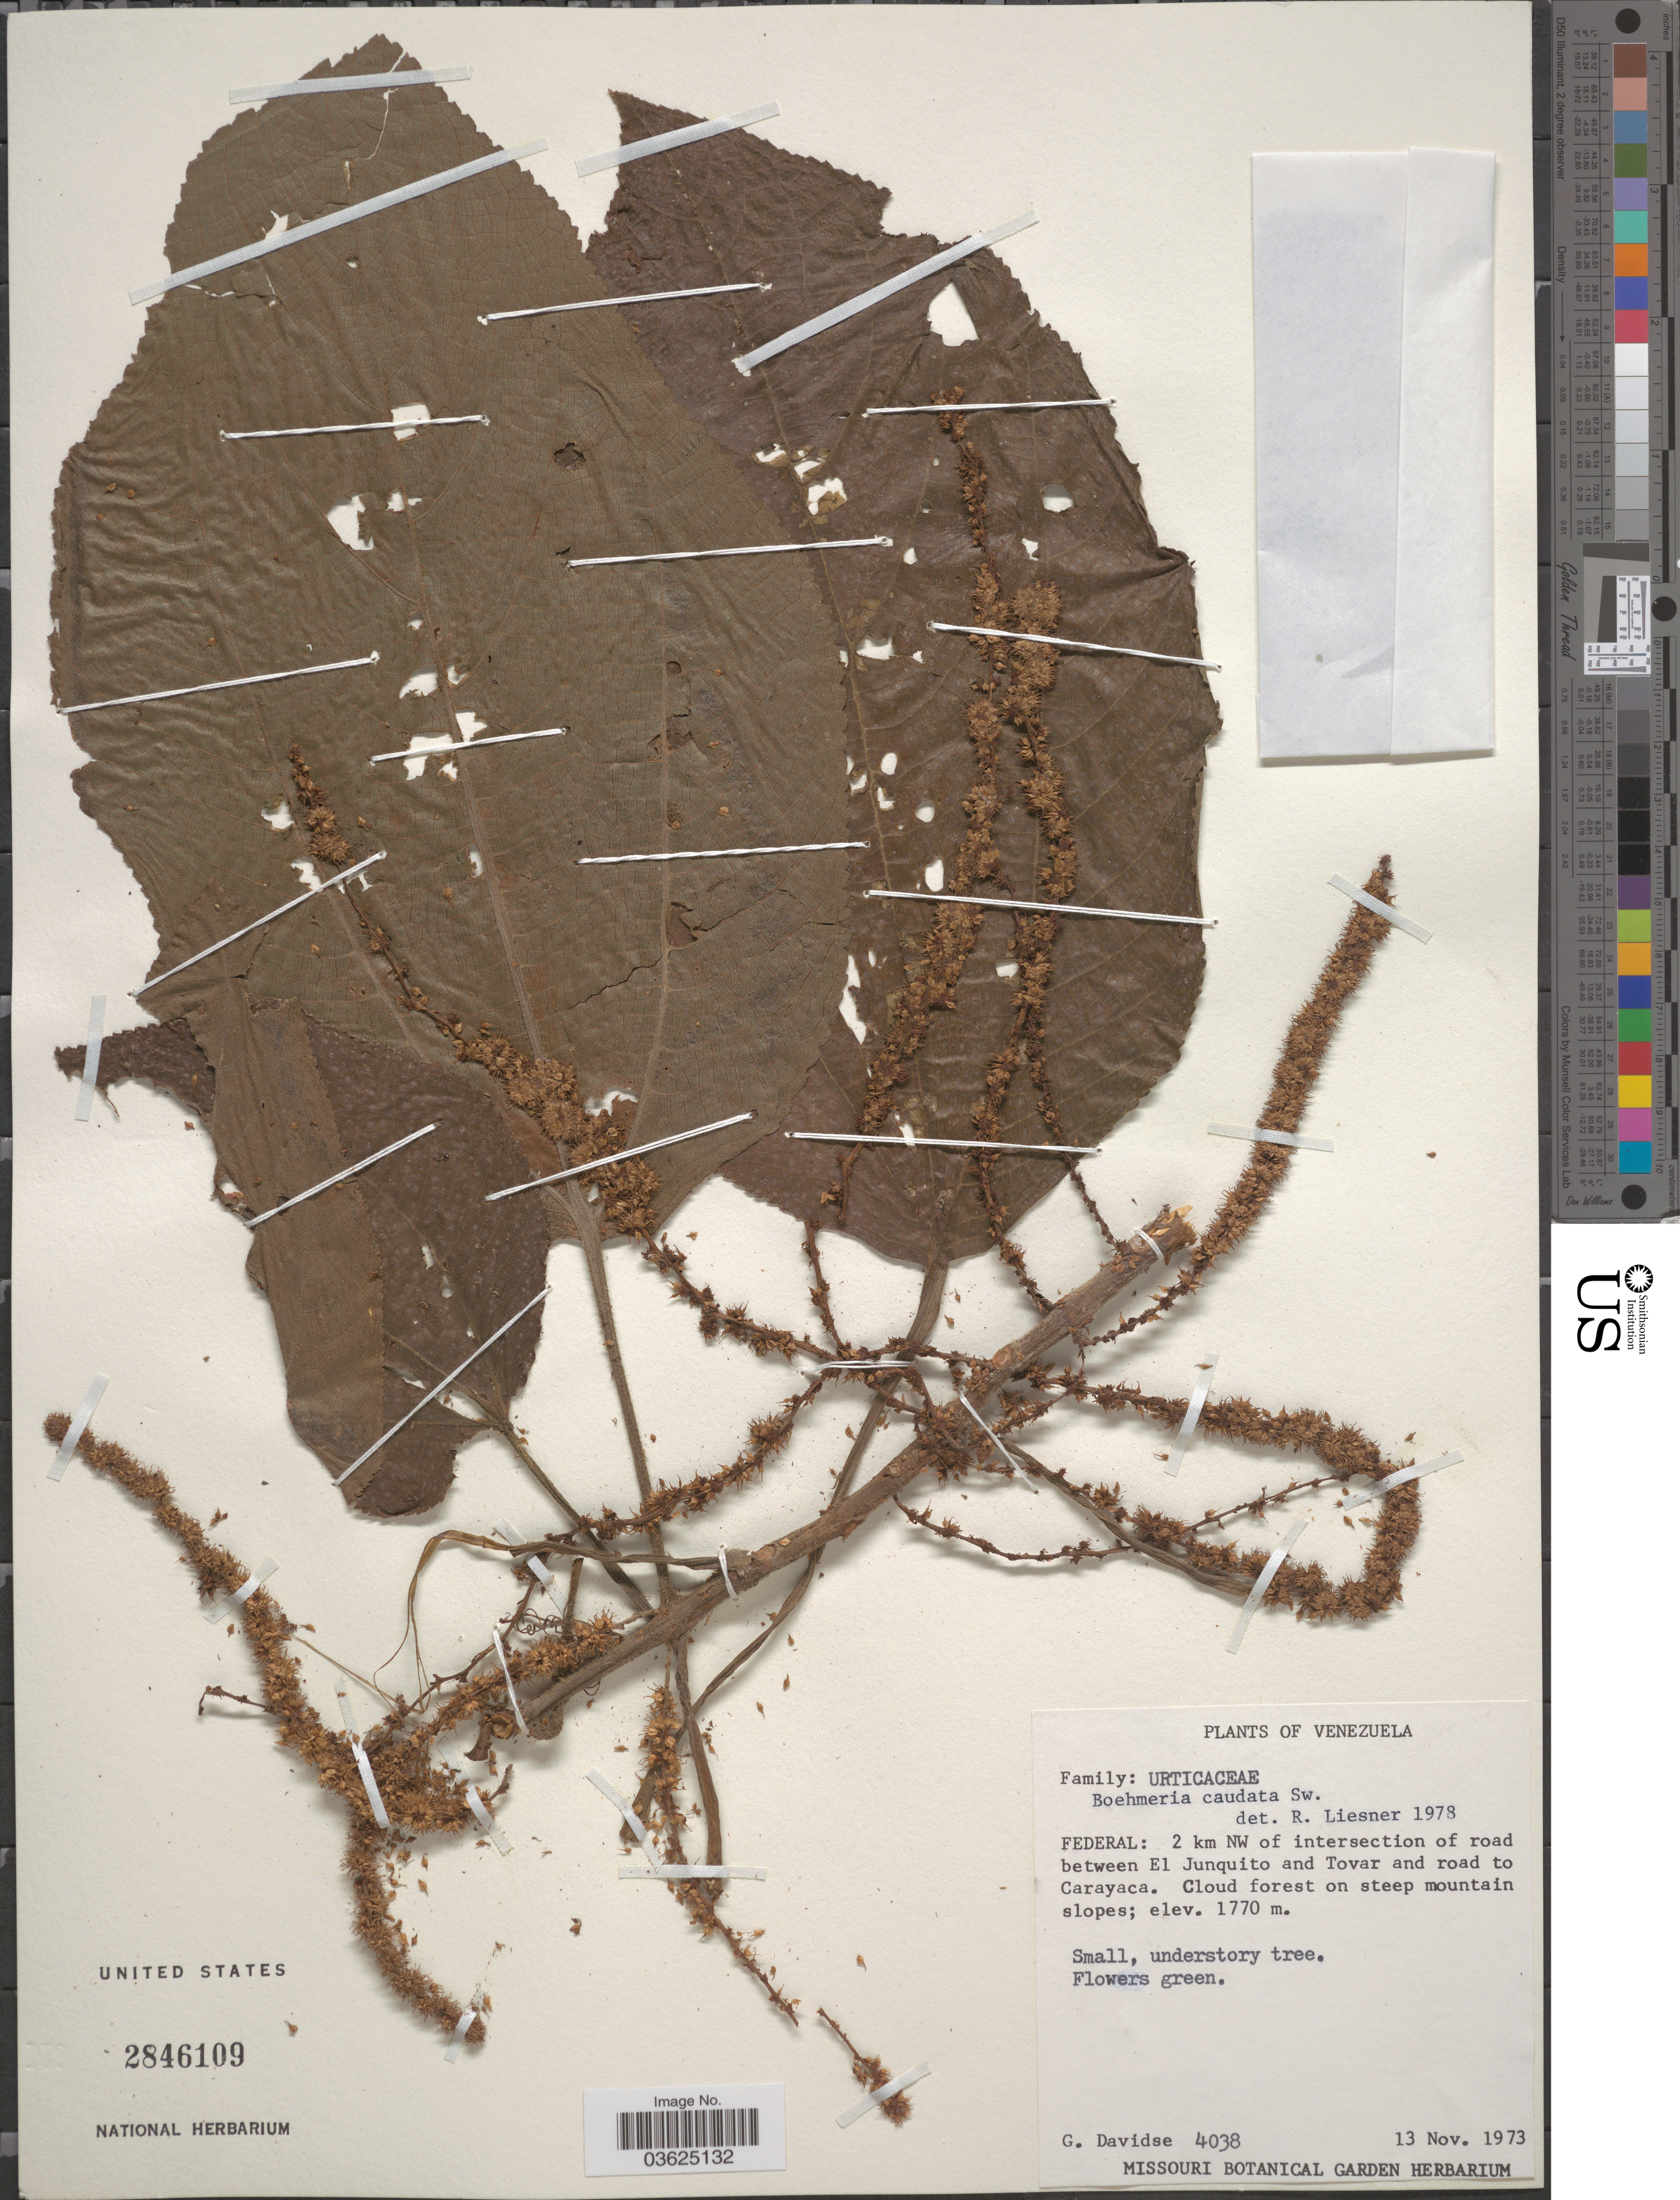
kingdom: Plantae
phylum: Tracheophyta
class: Magnoliopsida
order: Rosales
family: Urticaceae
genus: Boehmeria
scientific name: Boehmeria caudata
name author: Sw.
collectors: G. Davidse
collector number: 4038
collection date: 1973-11-13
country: Venezuela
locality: Federal: 2 km NW of intersection of road between El Junquito and Tovar and road to Carayaca.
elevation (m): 1770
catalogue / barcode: US 2846109